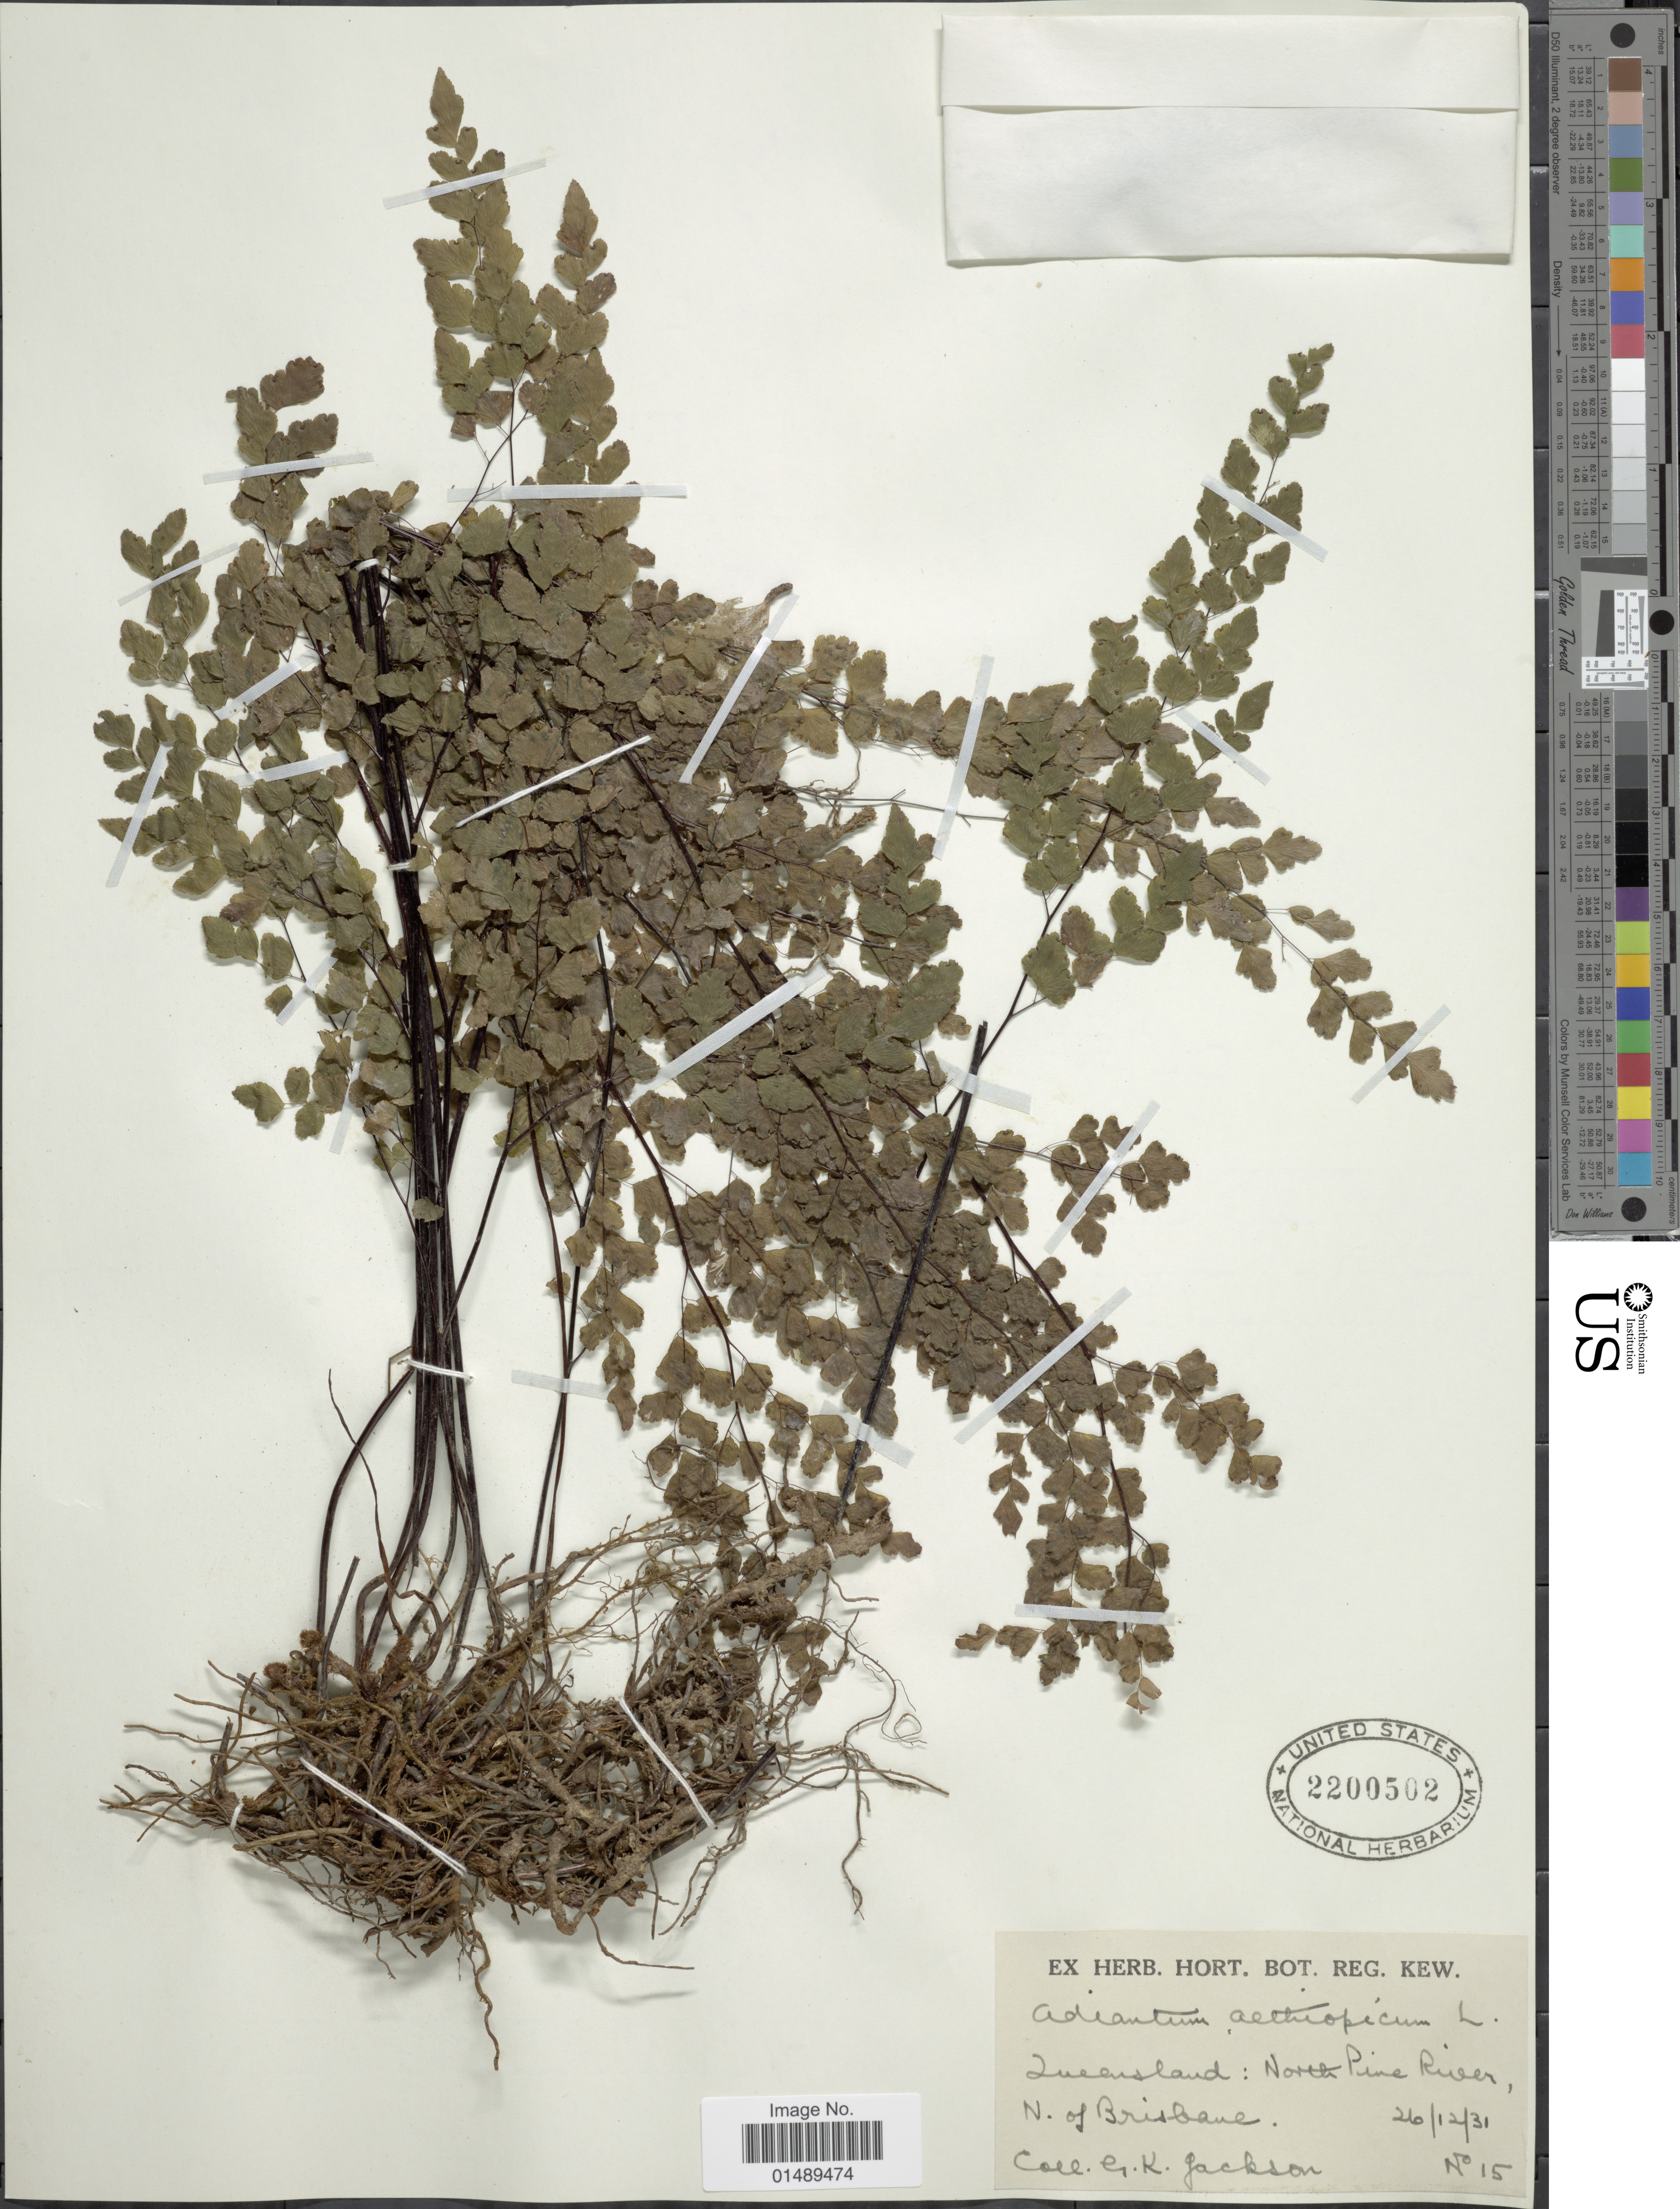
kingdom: Plantae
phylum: Tracheophyta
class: Polypodiopsida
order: Polypodiales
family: Pteridaceae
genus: Adiantum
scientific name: Adiantum aethiopicum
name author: L.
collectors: G. Jackson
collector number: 15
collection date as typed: Transcribed d/m/y: 26/12/31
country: Australia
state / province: Queensland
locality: Queensland: North Pine River, N. of Brisbane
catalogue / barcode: US 2200502